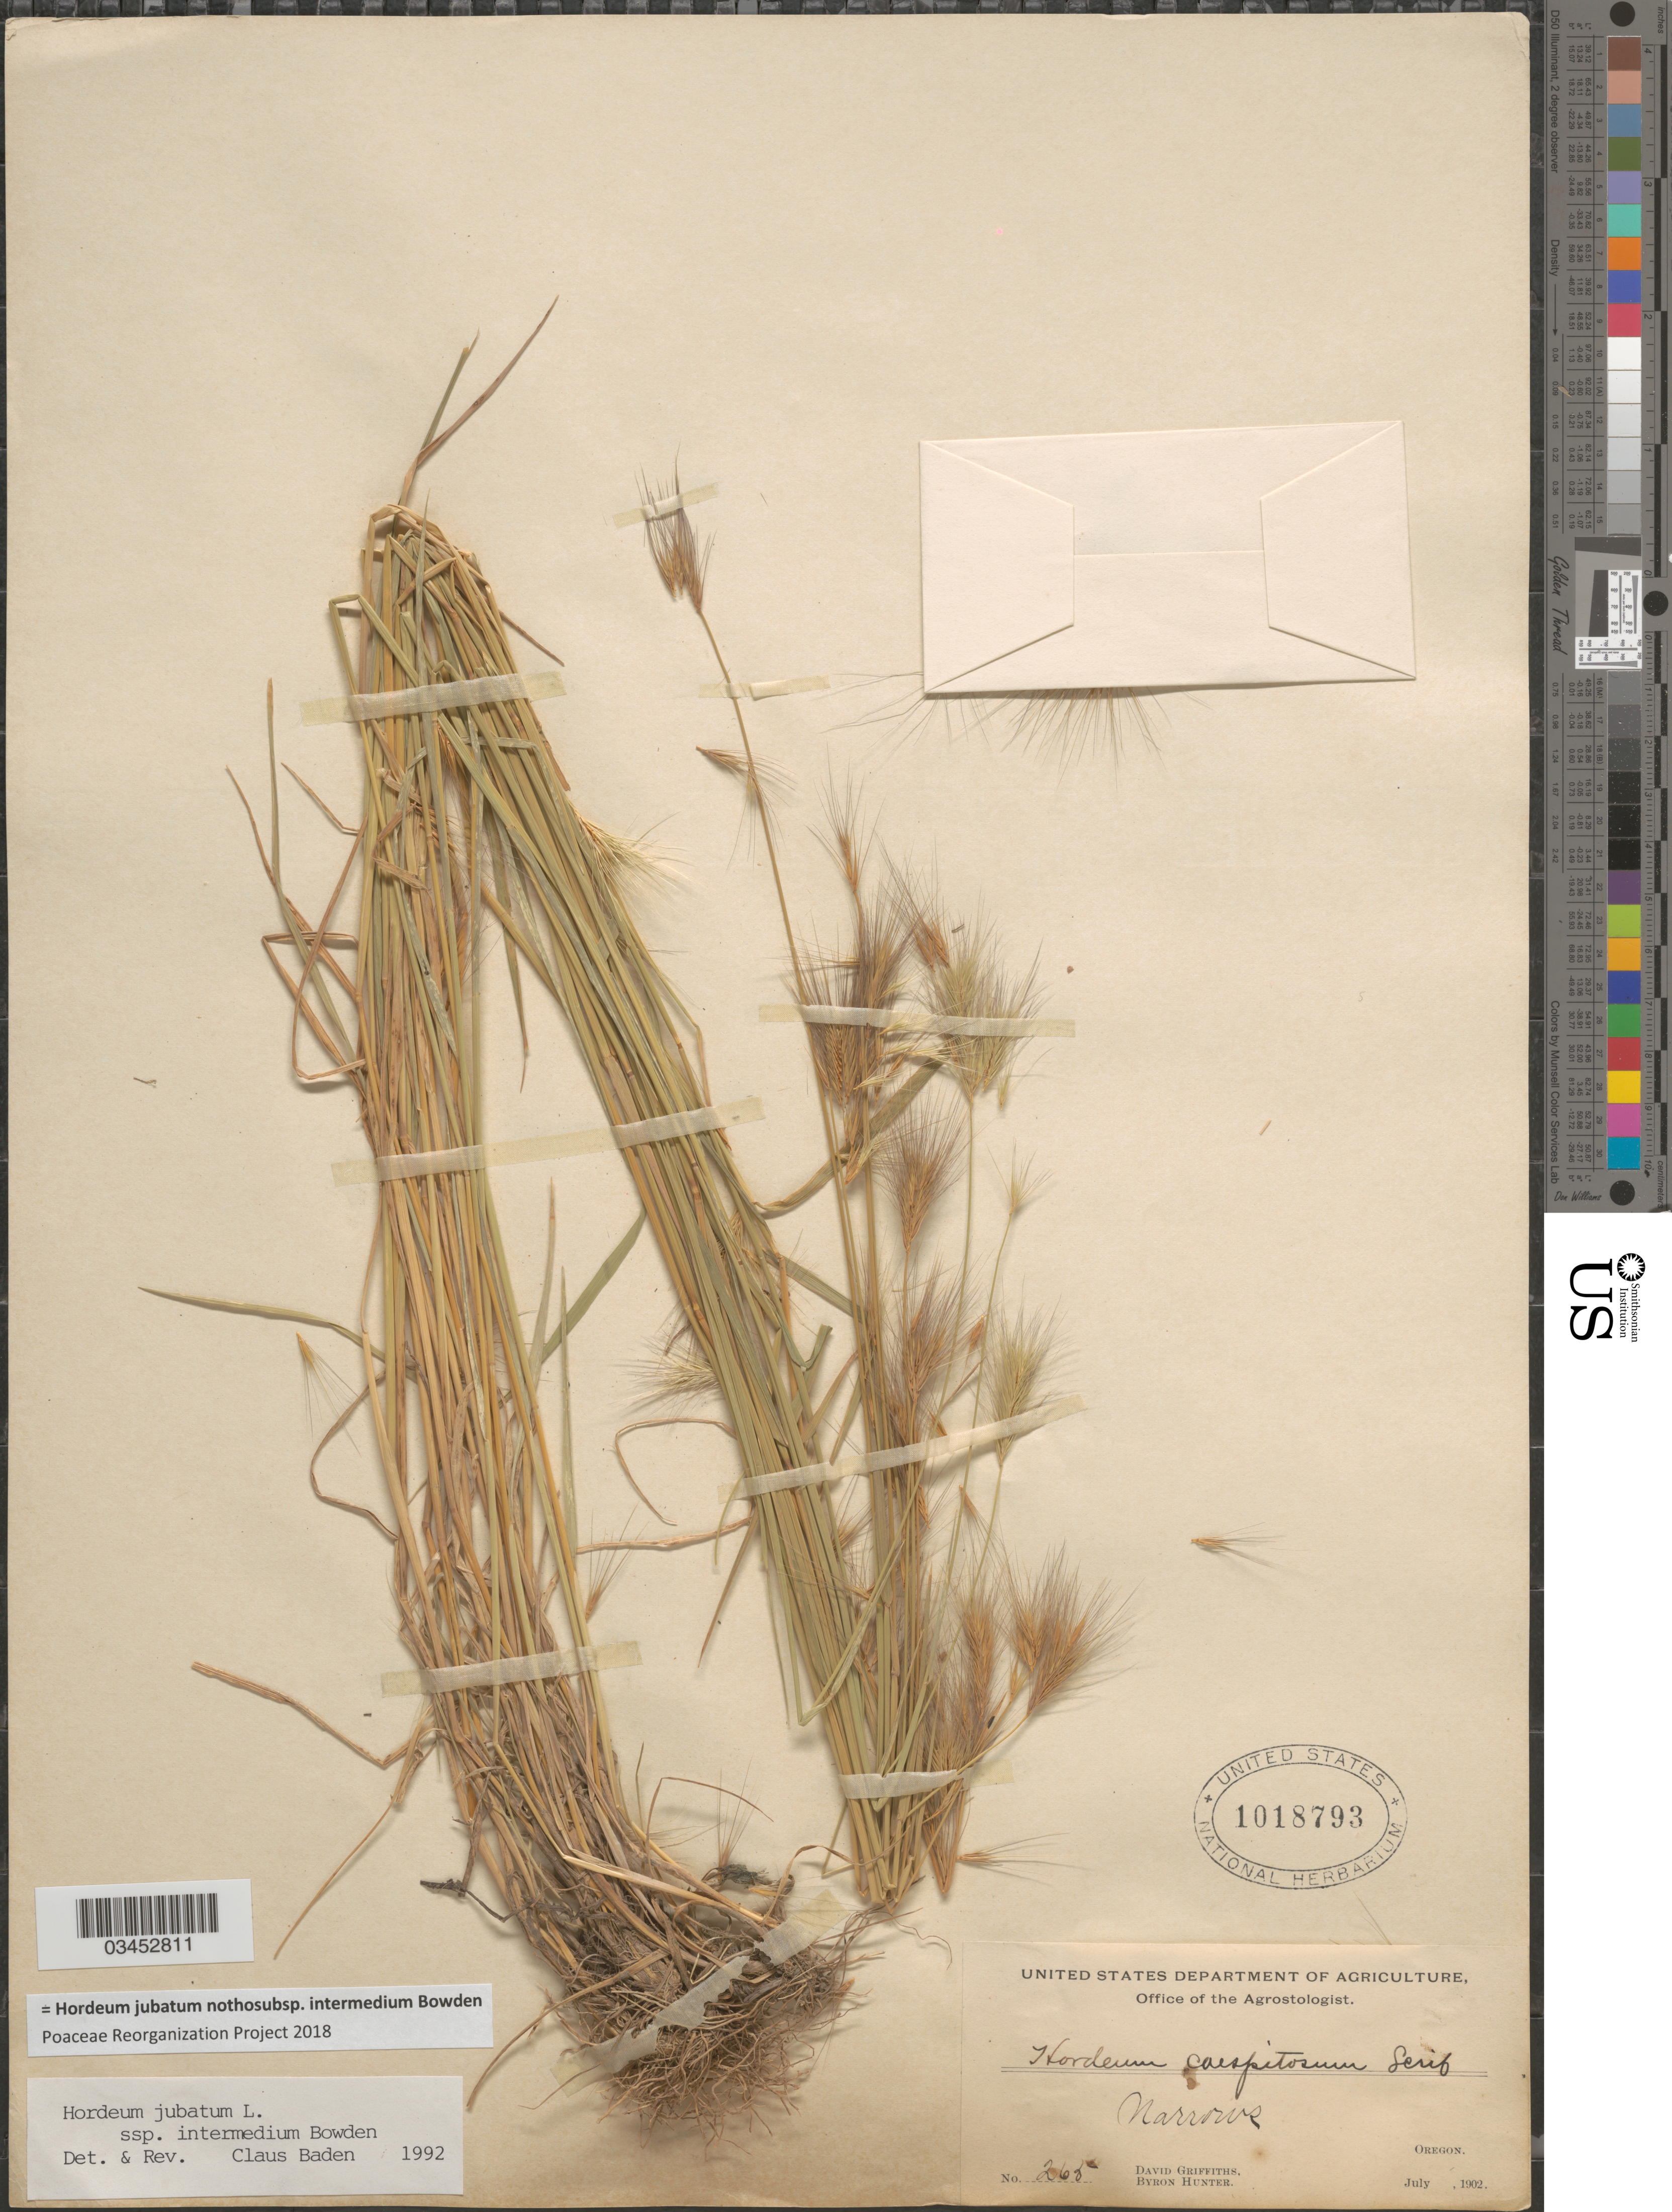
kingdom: Plantae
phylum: Tracheophyta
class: Liliopsida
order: Poales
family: Poaceae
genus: Hordeum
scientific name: Hordeum jubatum nothosubsp. intermedium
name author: Bowden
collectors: D. Griffiths & B. Hunter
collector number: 265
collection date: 1902-07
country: United States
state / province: Oregon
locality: Narrows.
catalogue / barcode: US 1018793